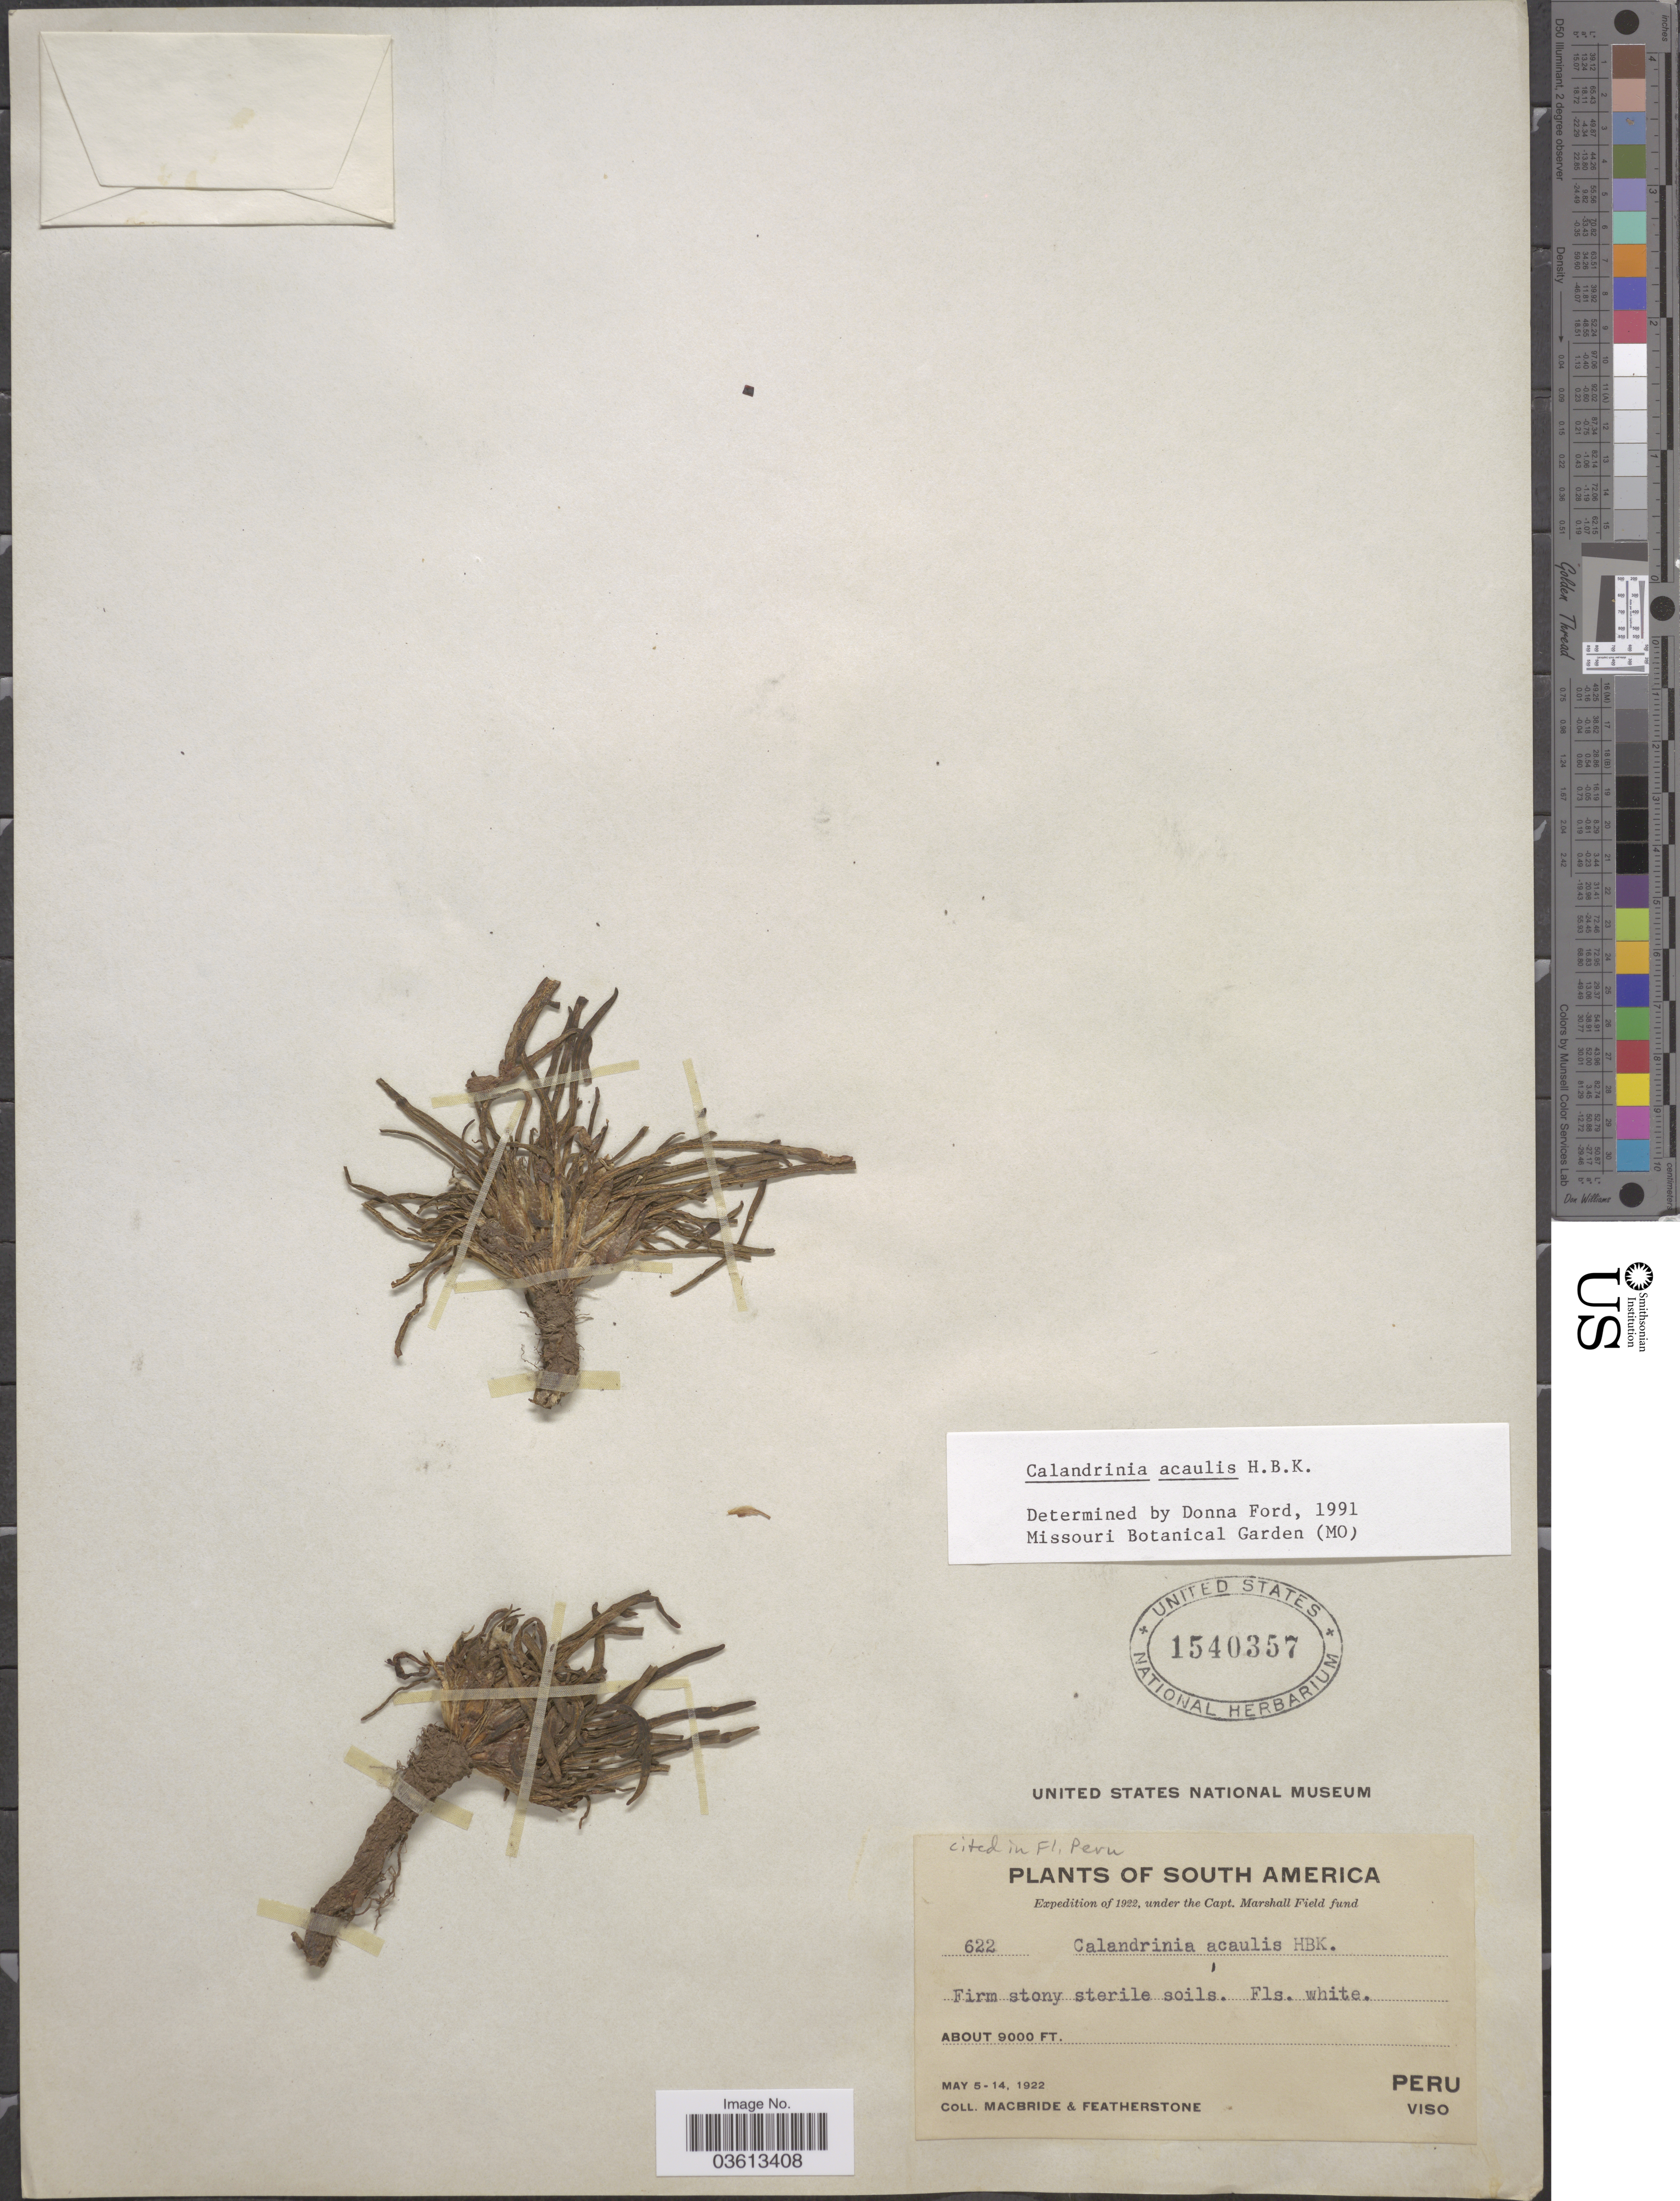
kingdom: Plantae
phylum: Tracheophyta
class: Magnoliopsida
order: Caryophyllales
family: Montiaceae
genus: Calandrinia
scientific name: Calandrinia acaulis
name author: Kunth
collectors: Macbride, -- & -. Featherstone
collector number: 622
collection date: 1922-05-05/1922-05-14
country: Peru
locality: Viso.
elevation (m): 2743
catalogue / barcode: US 1540357